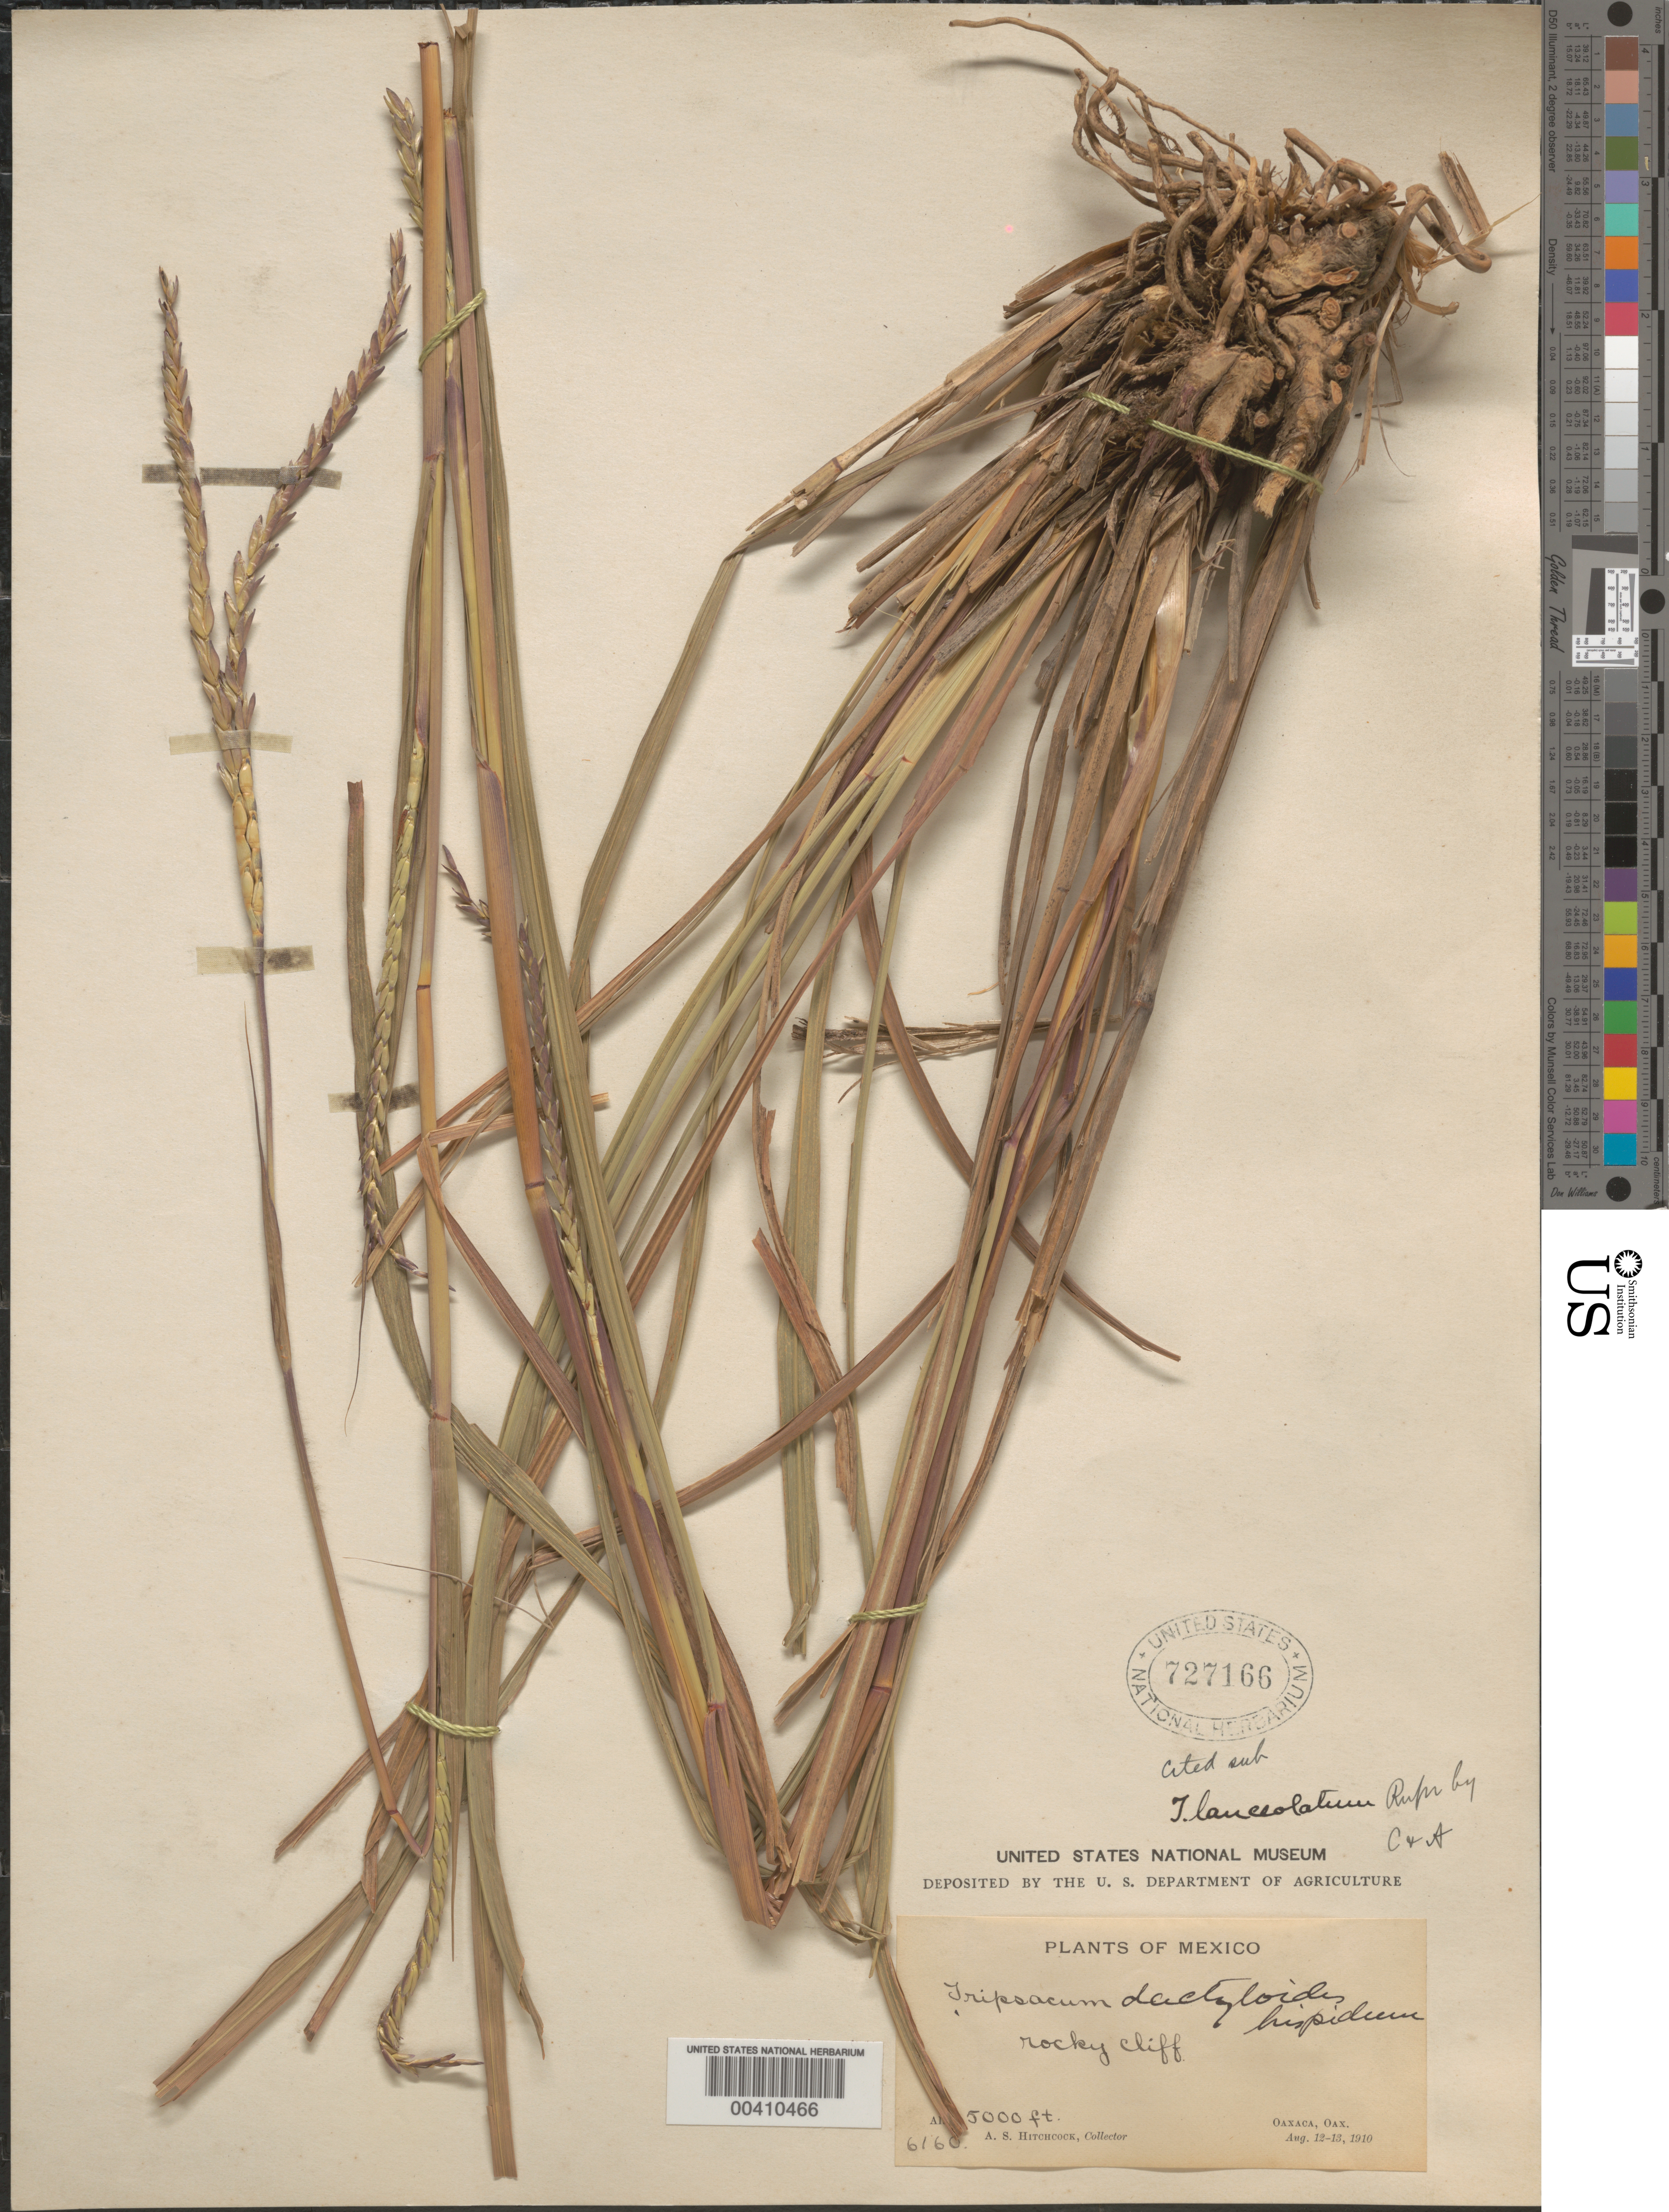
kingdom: Plantae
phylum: Tracheophyta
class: Liliopsida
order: Poales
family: Poaceae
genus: Tripsacum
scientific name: Tripsacum lanceolatum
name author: Rupr. ex E. Fourn.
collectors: A. S. Hitchcock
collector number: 6160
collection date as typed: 12 Aug 1910 to 13 Aug 1910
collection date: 1910-08-12/1910-08-13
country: Mexico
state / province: Oaxaca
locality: Oaxaca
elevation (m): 1524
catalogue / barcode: US 727166